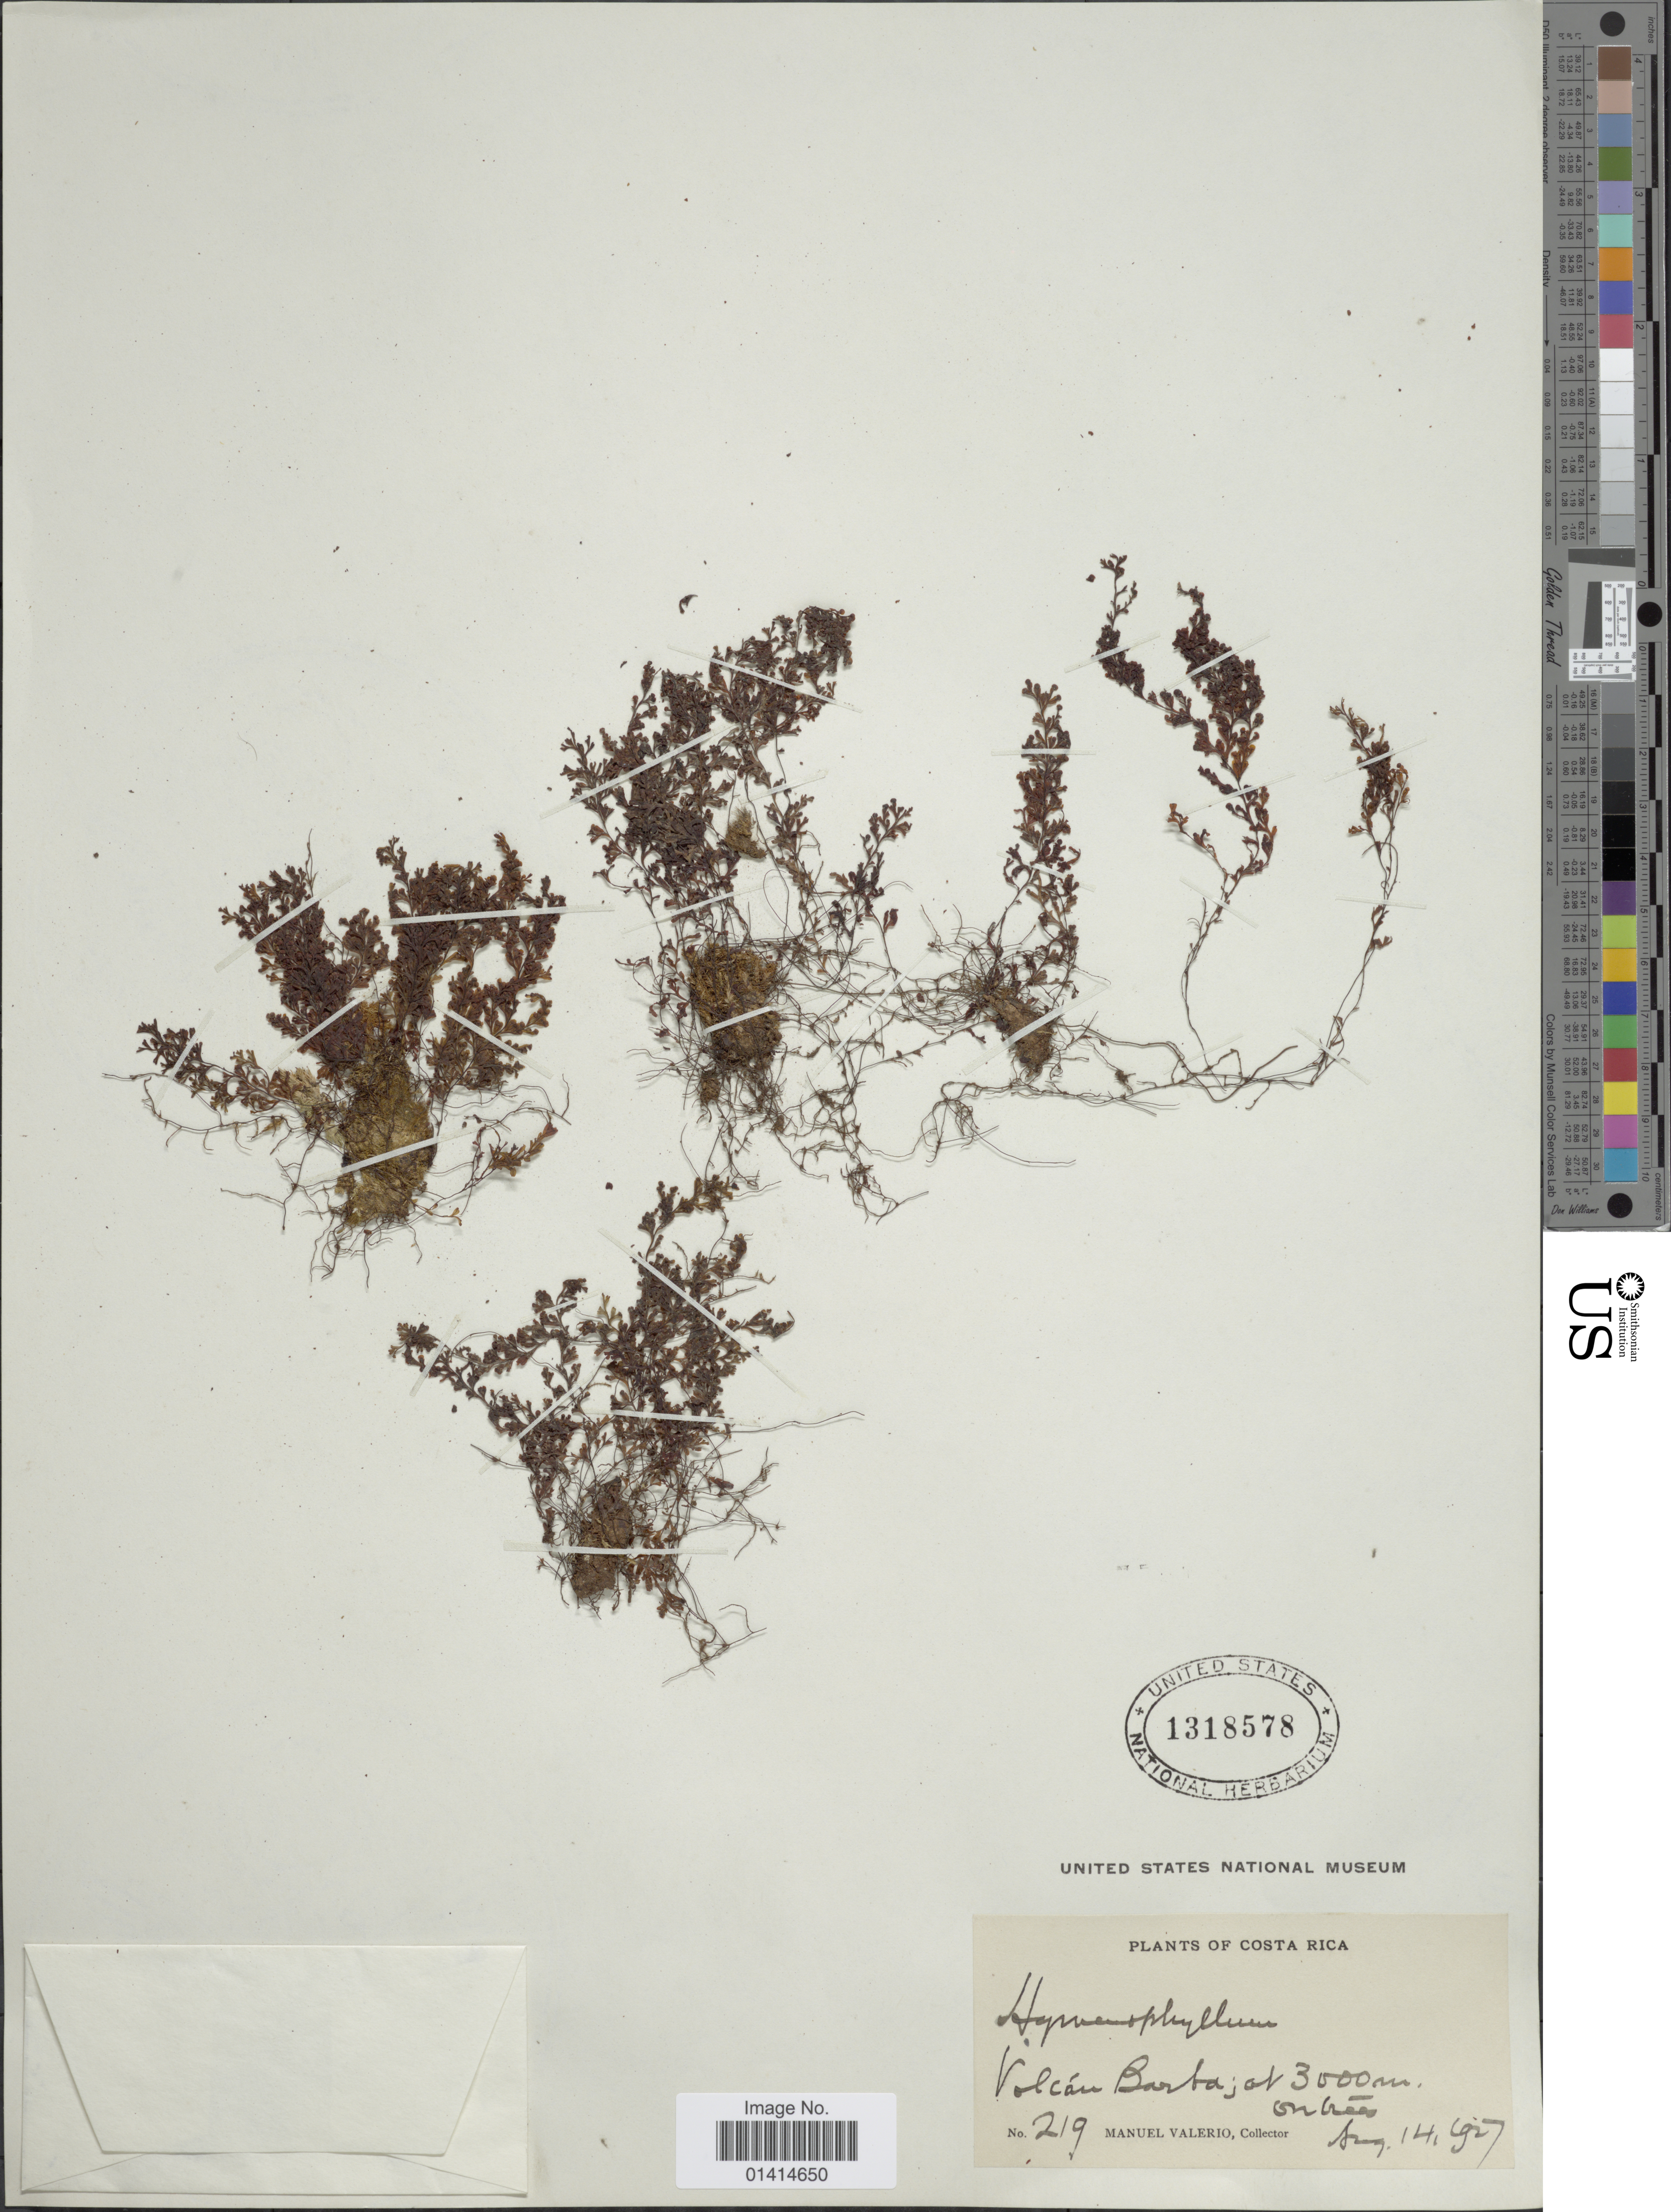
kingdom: Plantae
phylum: Tracheophyta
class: Polypodiopsida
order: Hymenophyllales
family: Hymenophyllaceae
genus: Hymenophyllum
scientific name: Hymenophyllum undulatum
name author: (Sw.) Sw.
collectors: M. Valerio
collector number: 219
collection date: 1927-08-14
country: Costa Rica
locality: Volcan Barba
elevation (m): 3000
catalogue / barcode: US 1318578